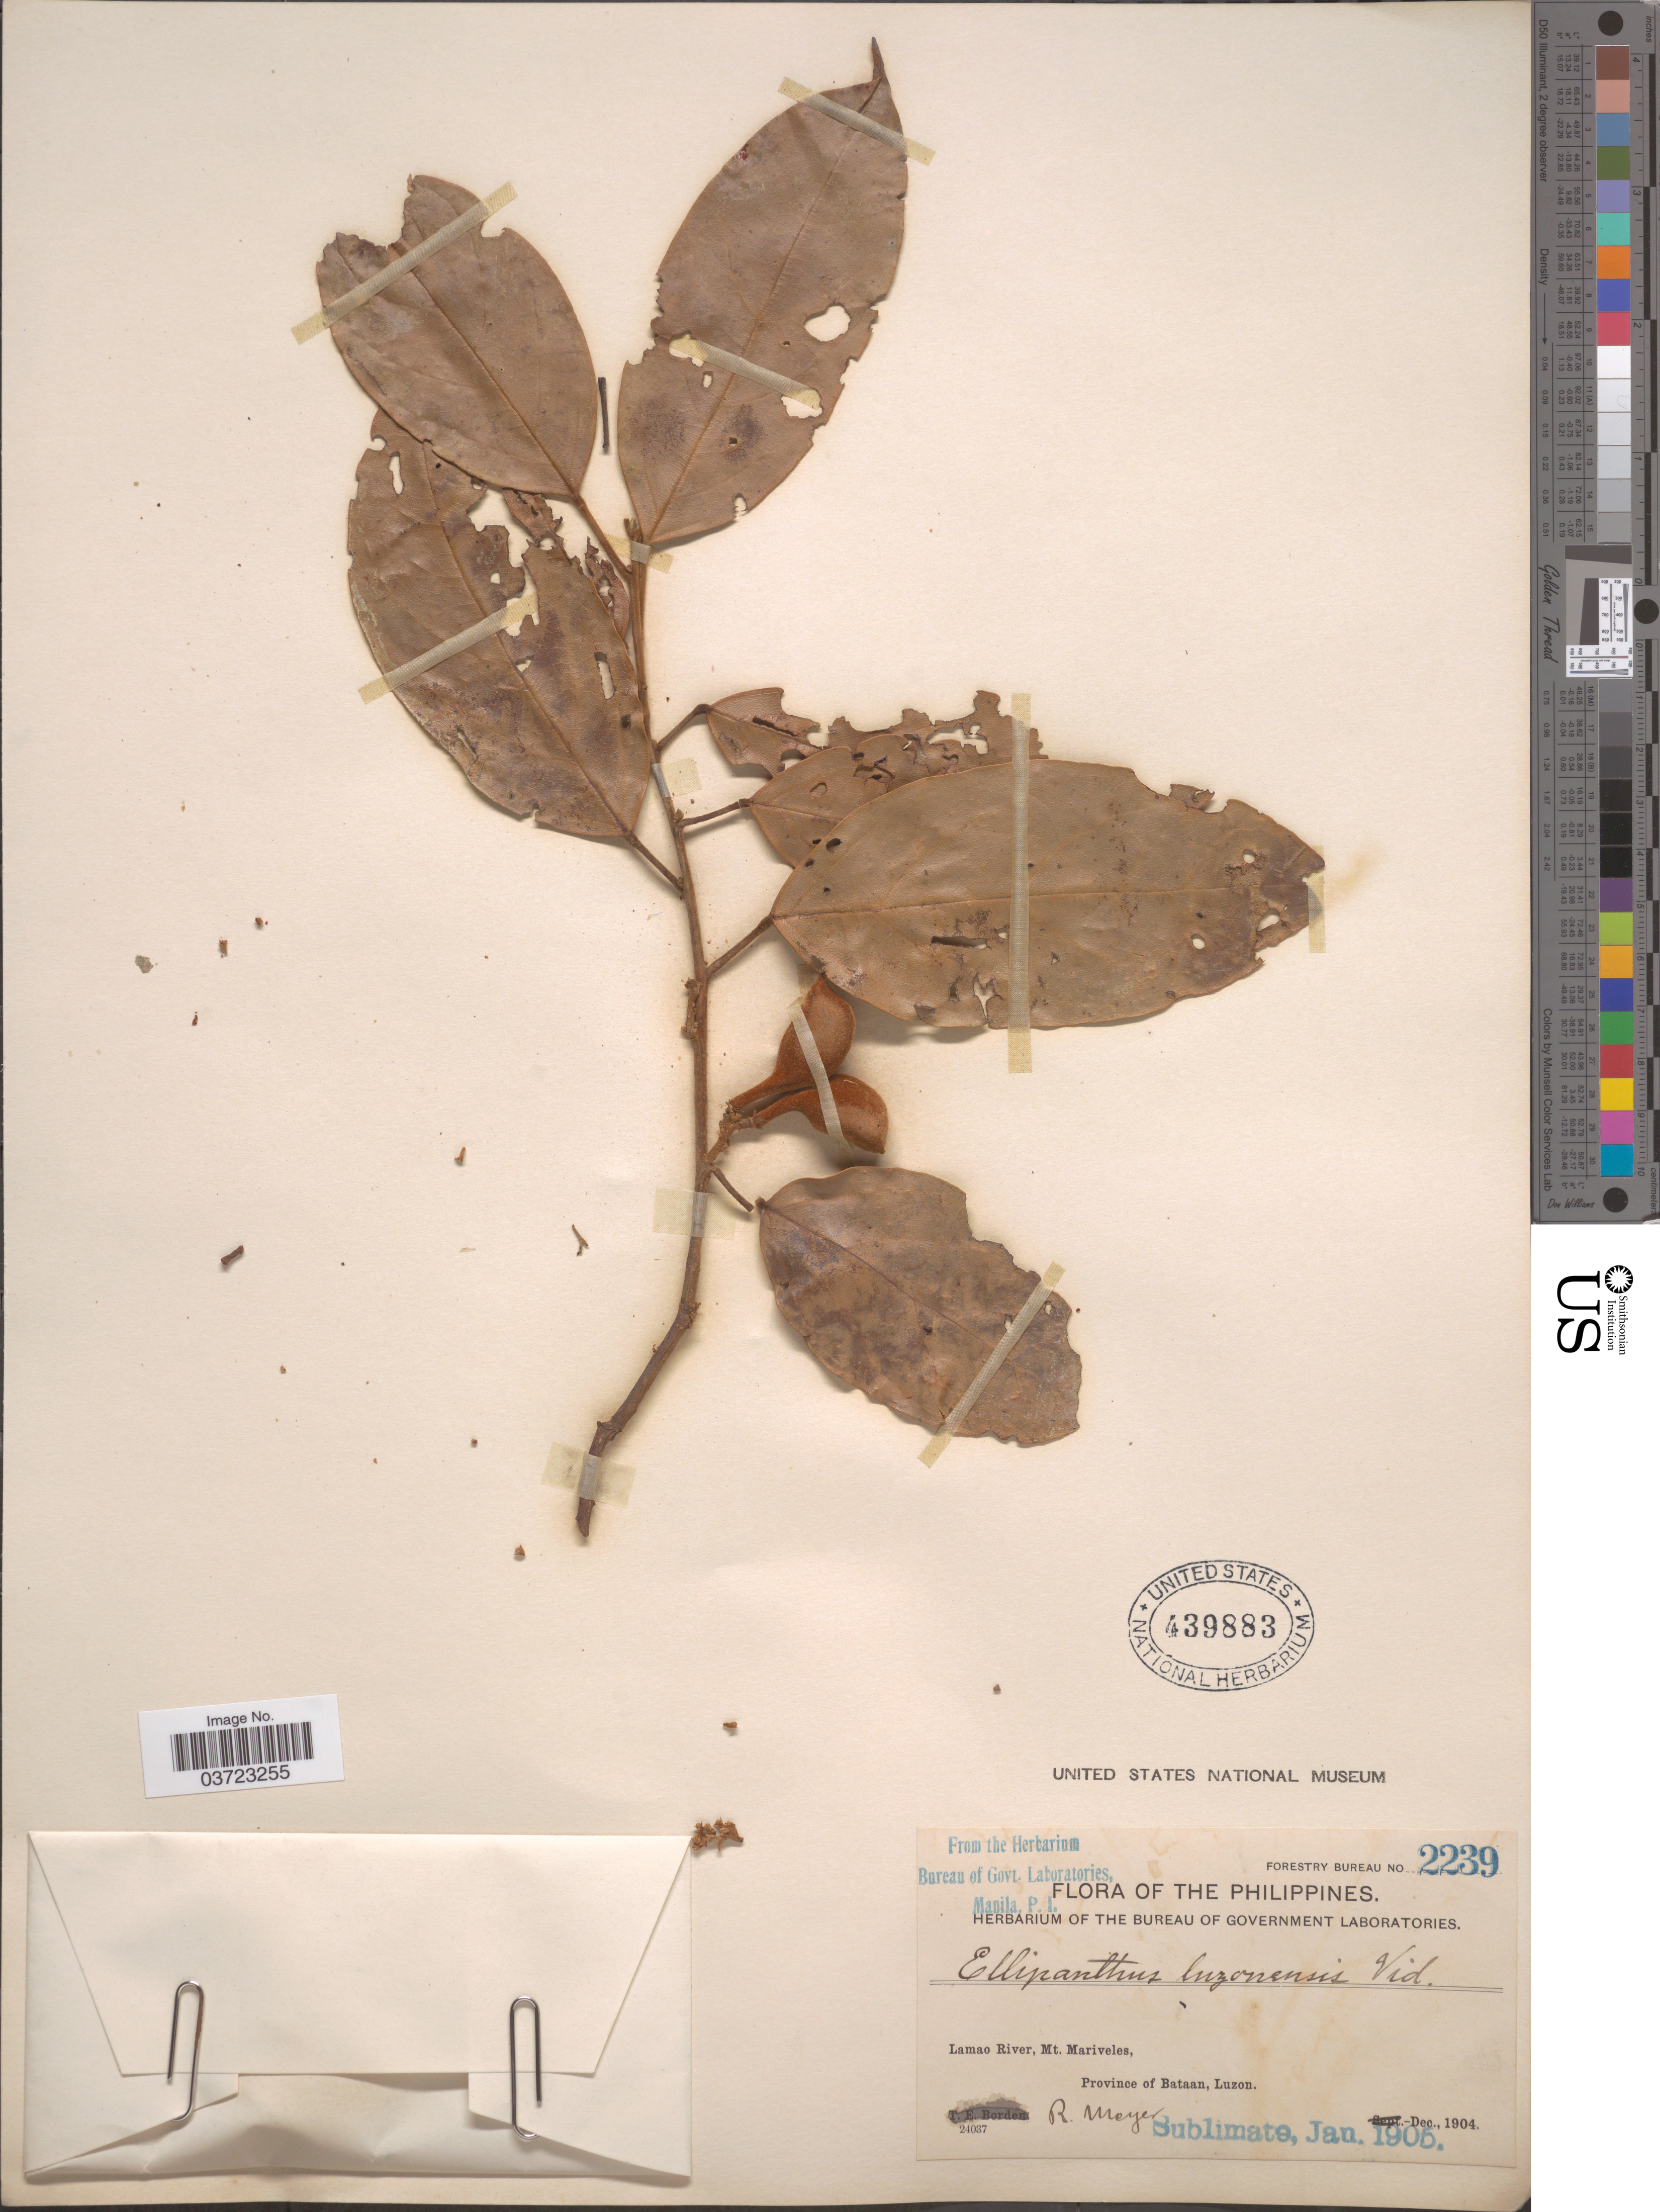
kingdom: Plantae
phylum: Tracheophyta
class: Magnoliopsida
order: Oxalidales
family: Connaraceae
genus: Ellipanthus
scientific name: Ellipanthus luzoniensis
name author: S. Vidal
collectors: R. Meyer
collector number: Forestry Bureau 2239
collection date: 1904-12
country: Philippines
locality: Lamao River, Mt. Mariveles, Province of Bataan, Luzon.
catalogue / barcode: US 439883